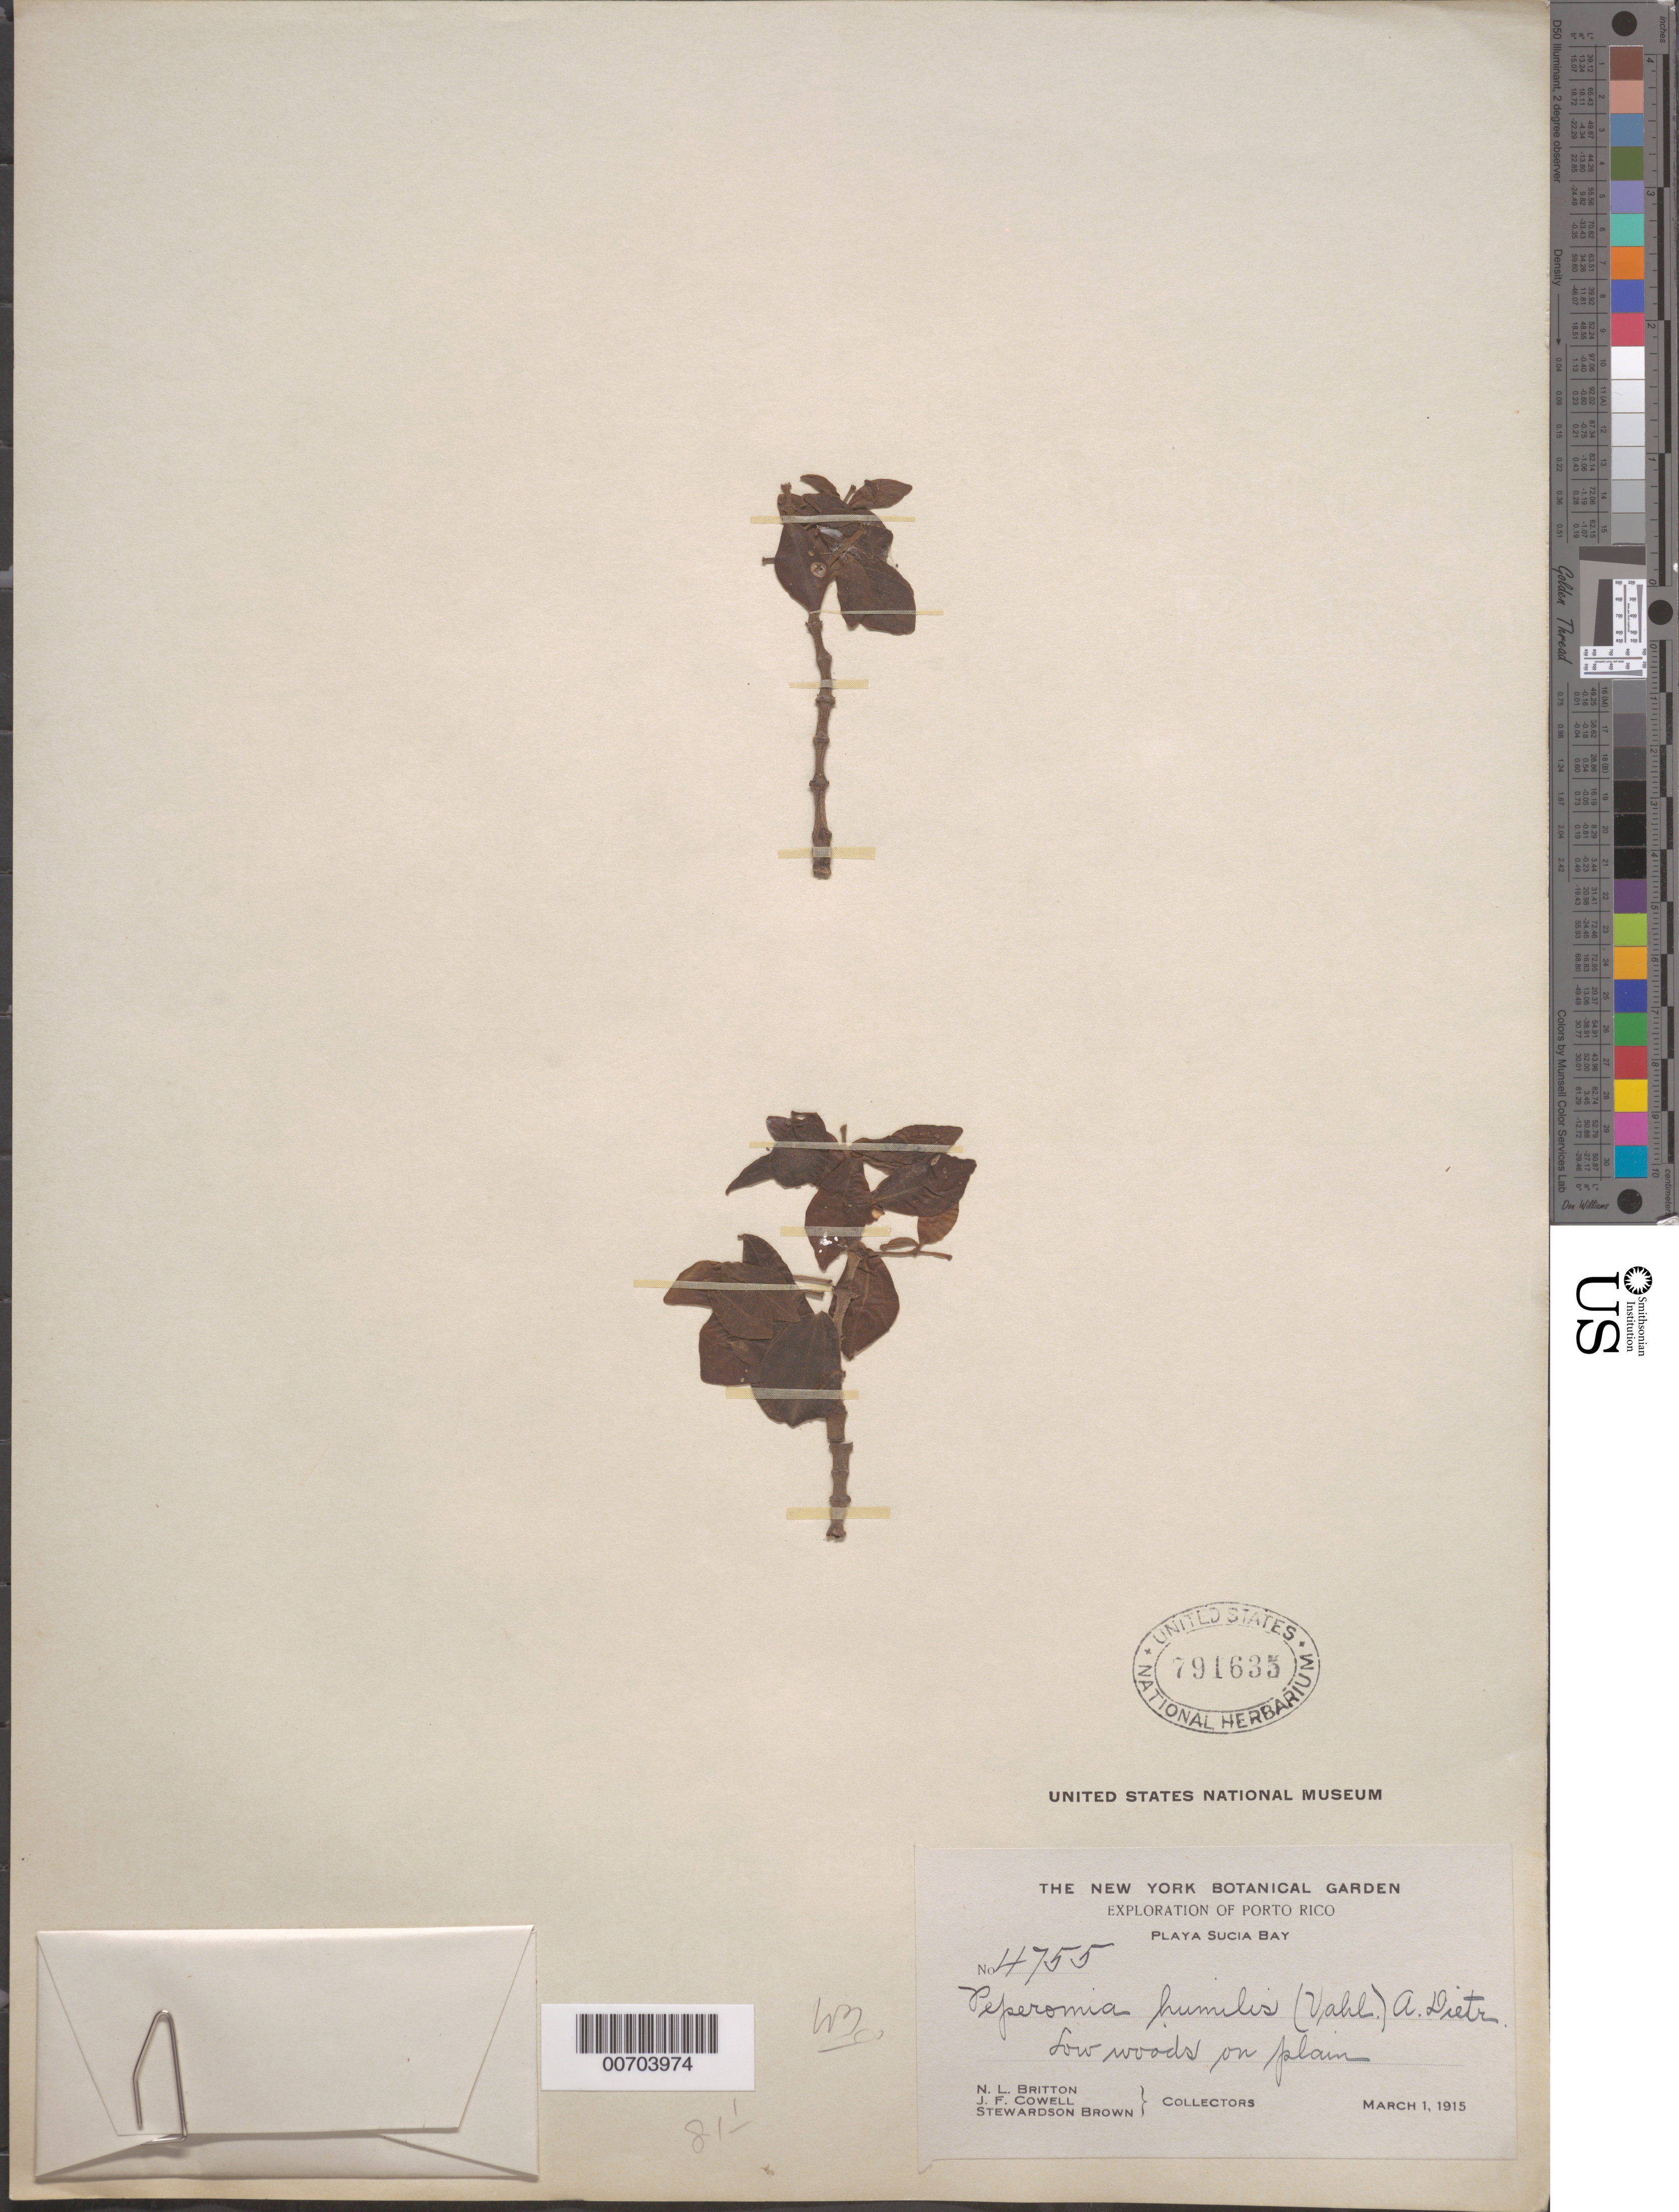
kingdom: Plantae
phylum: Tracheophyta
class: Magnoliopsida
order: Piperales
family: Piperaceae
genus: Peperomia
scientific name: Peperomia humilis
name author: (Vahl) A. Dietr.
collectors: N. Britton, J. F. Cowell & S. Brown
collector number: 4755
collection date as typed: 01 Mar 1915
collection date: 1915-03-01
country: Puerto Rico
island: Greater Antilles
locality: Playa Sucia Bay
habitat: Low woods on plains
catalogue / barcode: US 791635